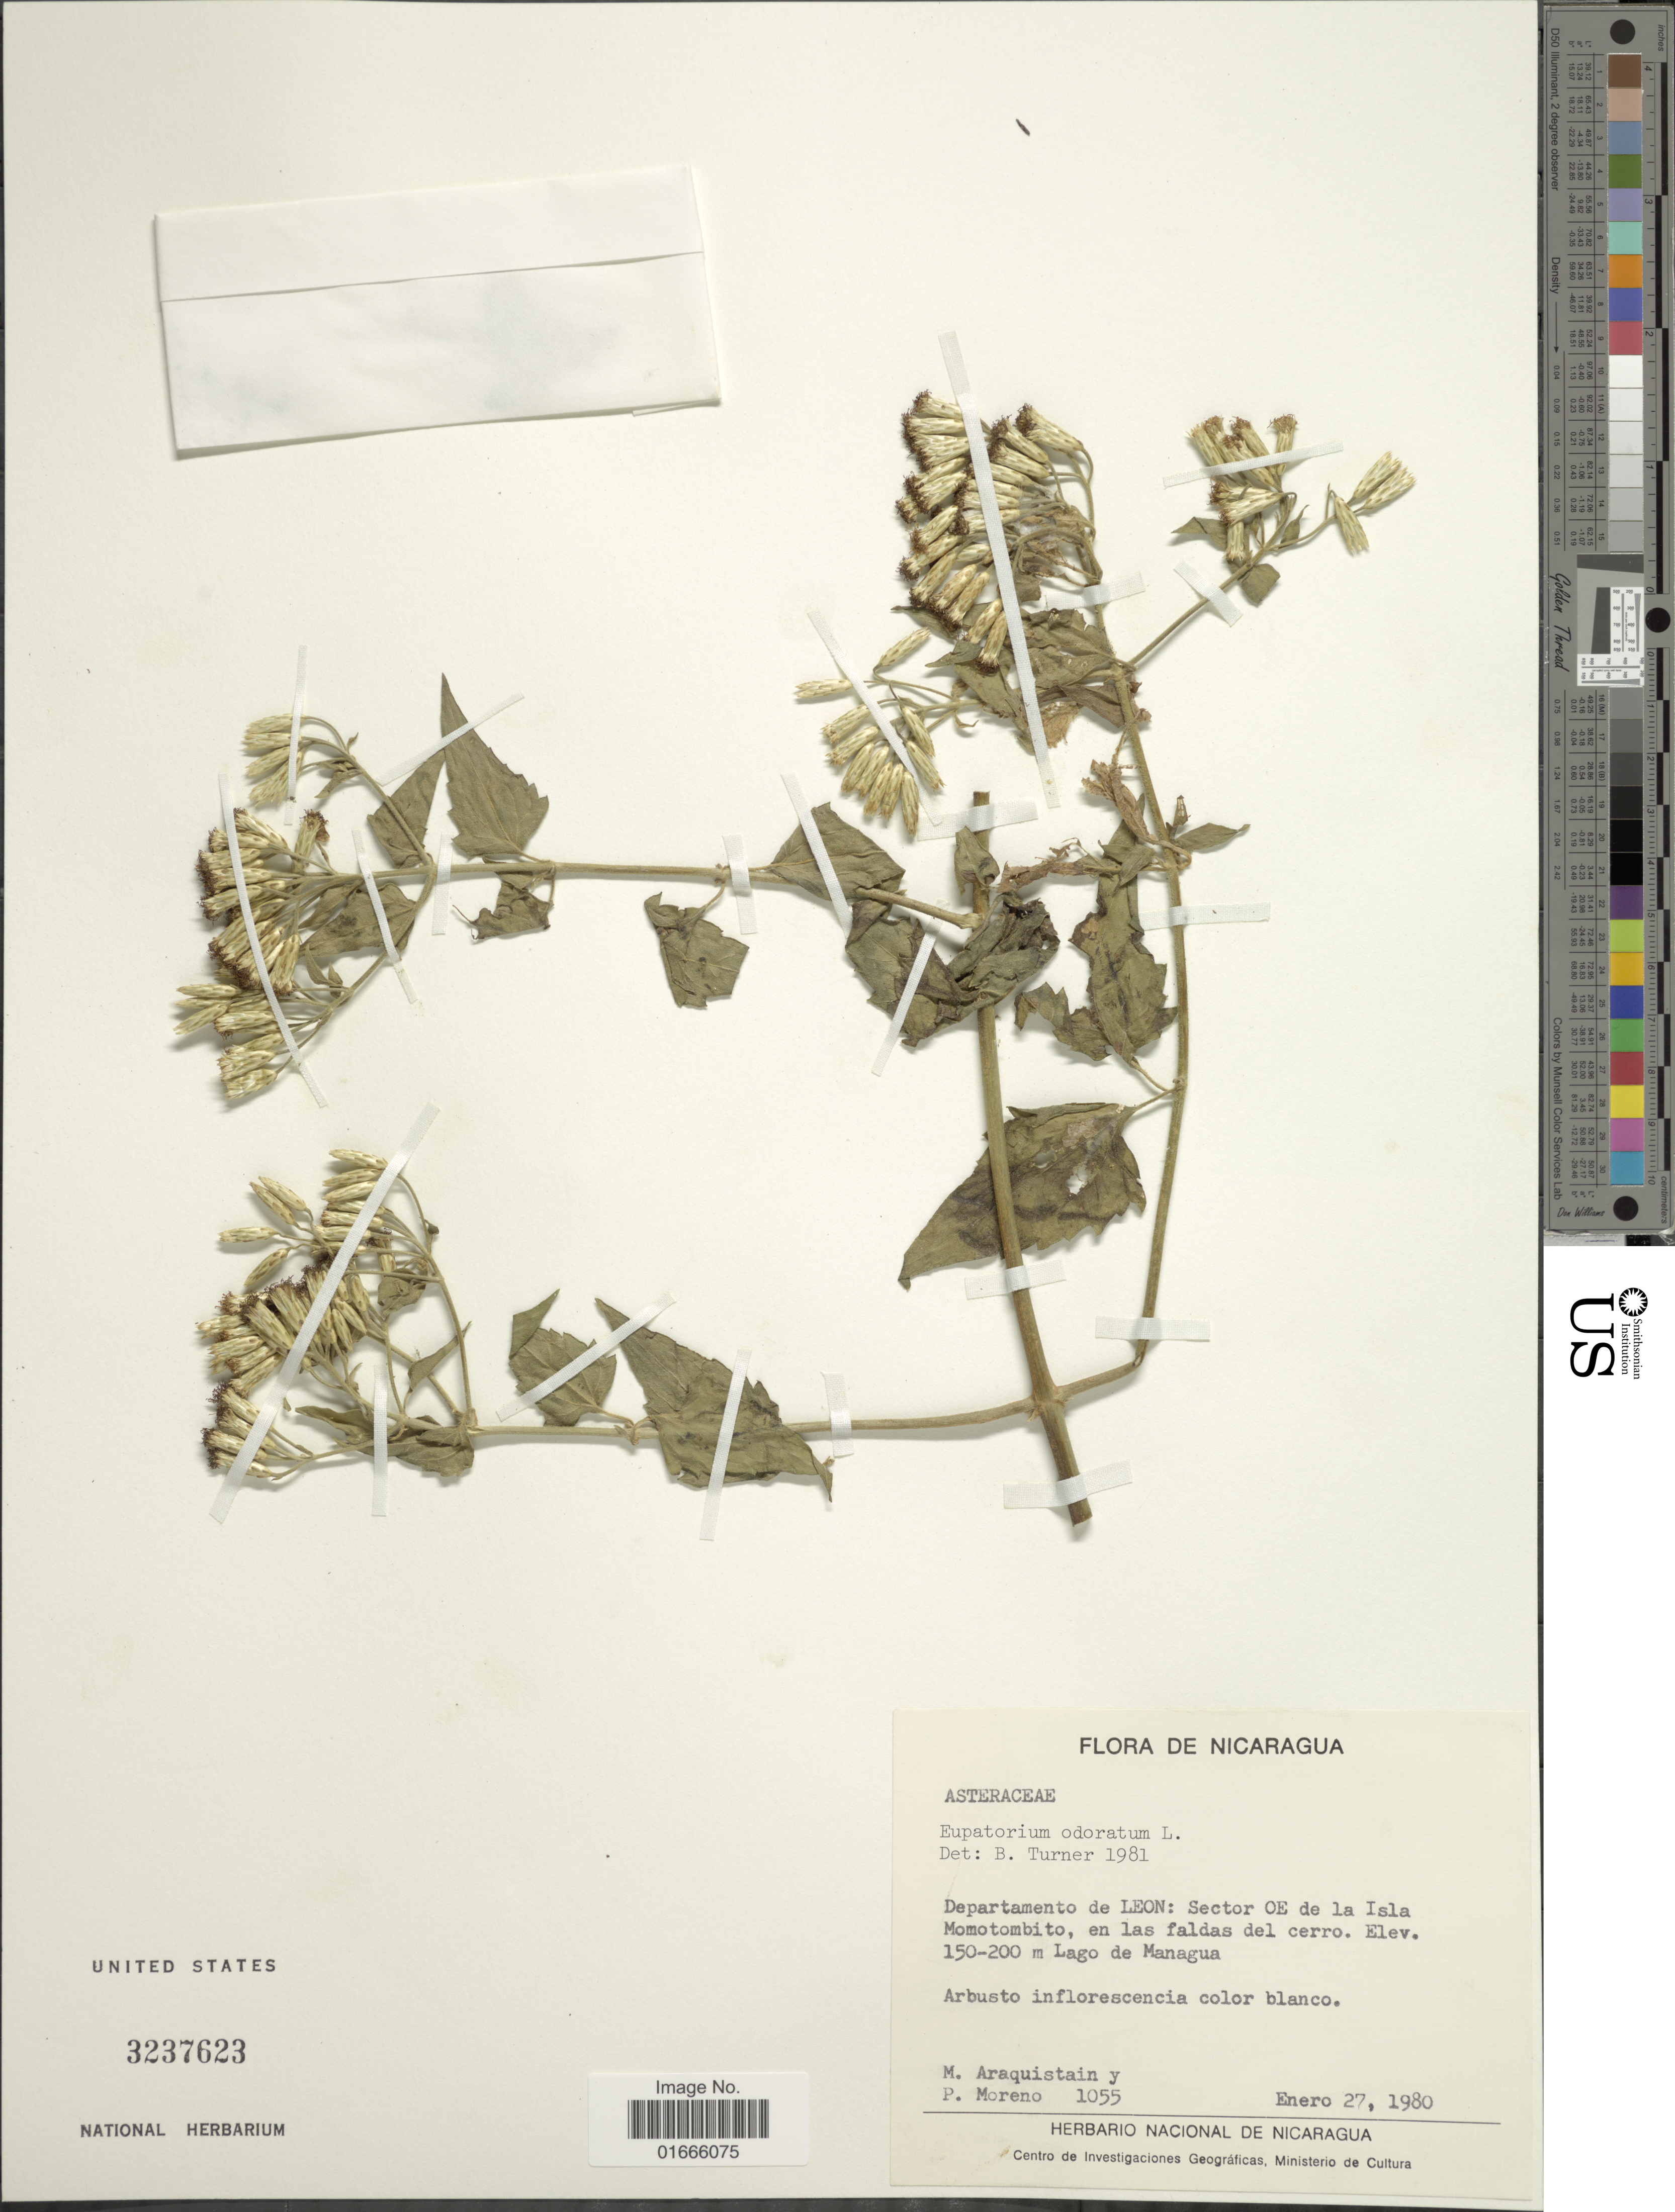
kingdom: Plantae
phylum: Tracheophyta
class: Magnoliopsida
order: Asterales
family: Asteraceae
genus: Chromolaena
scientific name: Chromolaena odorata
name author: (L.) R.M. King & H. Rob.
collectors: M. Araquistain & P. Moreno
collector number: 1055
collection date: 1980-01-27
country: Nicaragua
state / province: Leon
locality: Departamento de Leon: Sector OE de La Isla Momotombito, en las faldas del cerro, Lago de Managua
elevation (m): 150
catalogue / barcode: US 3237623